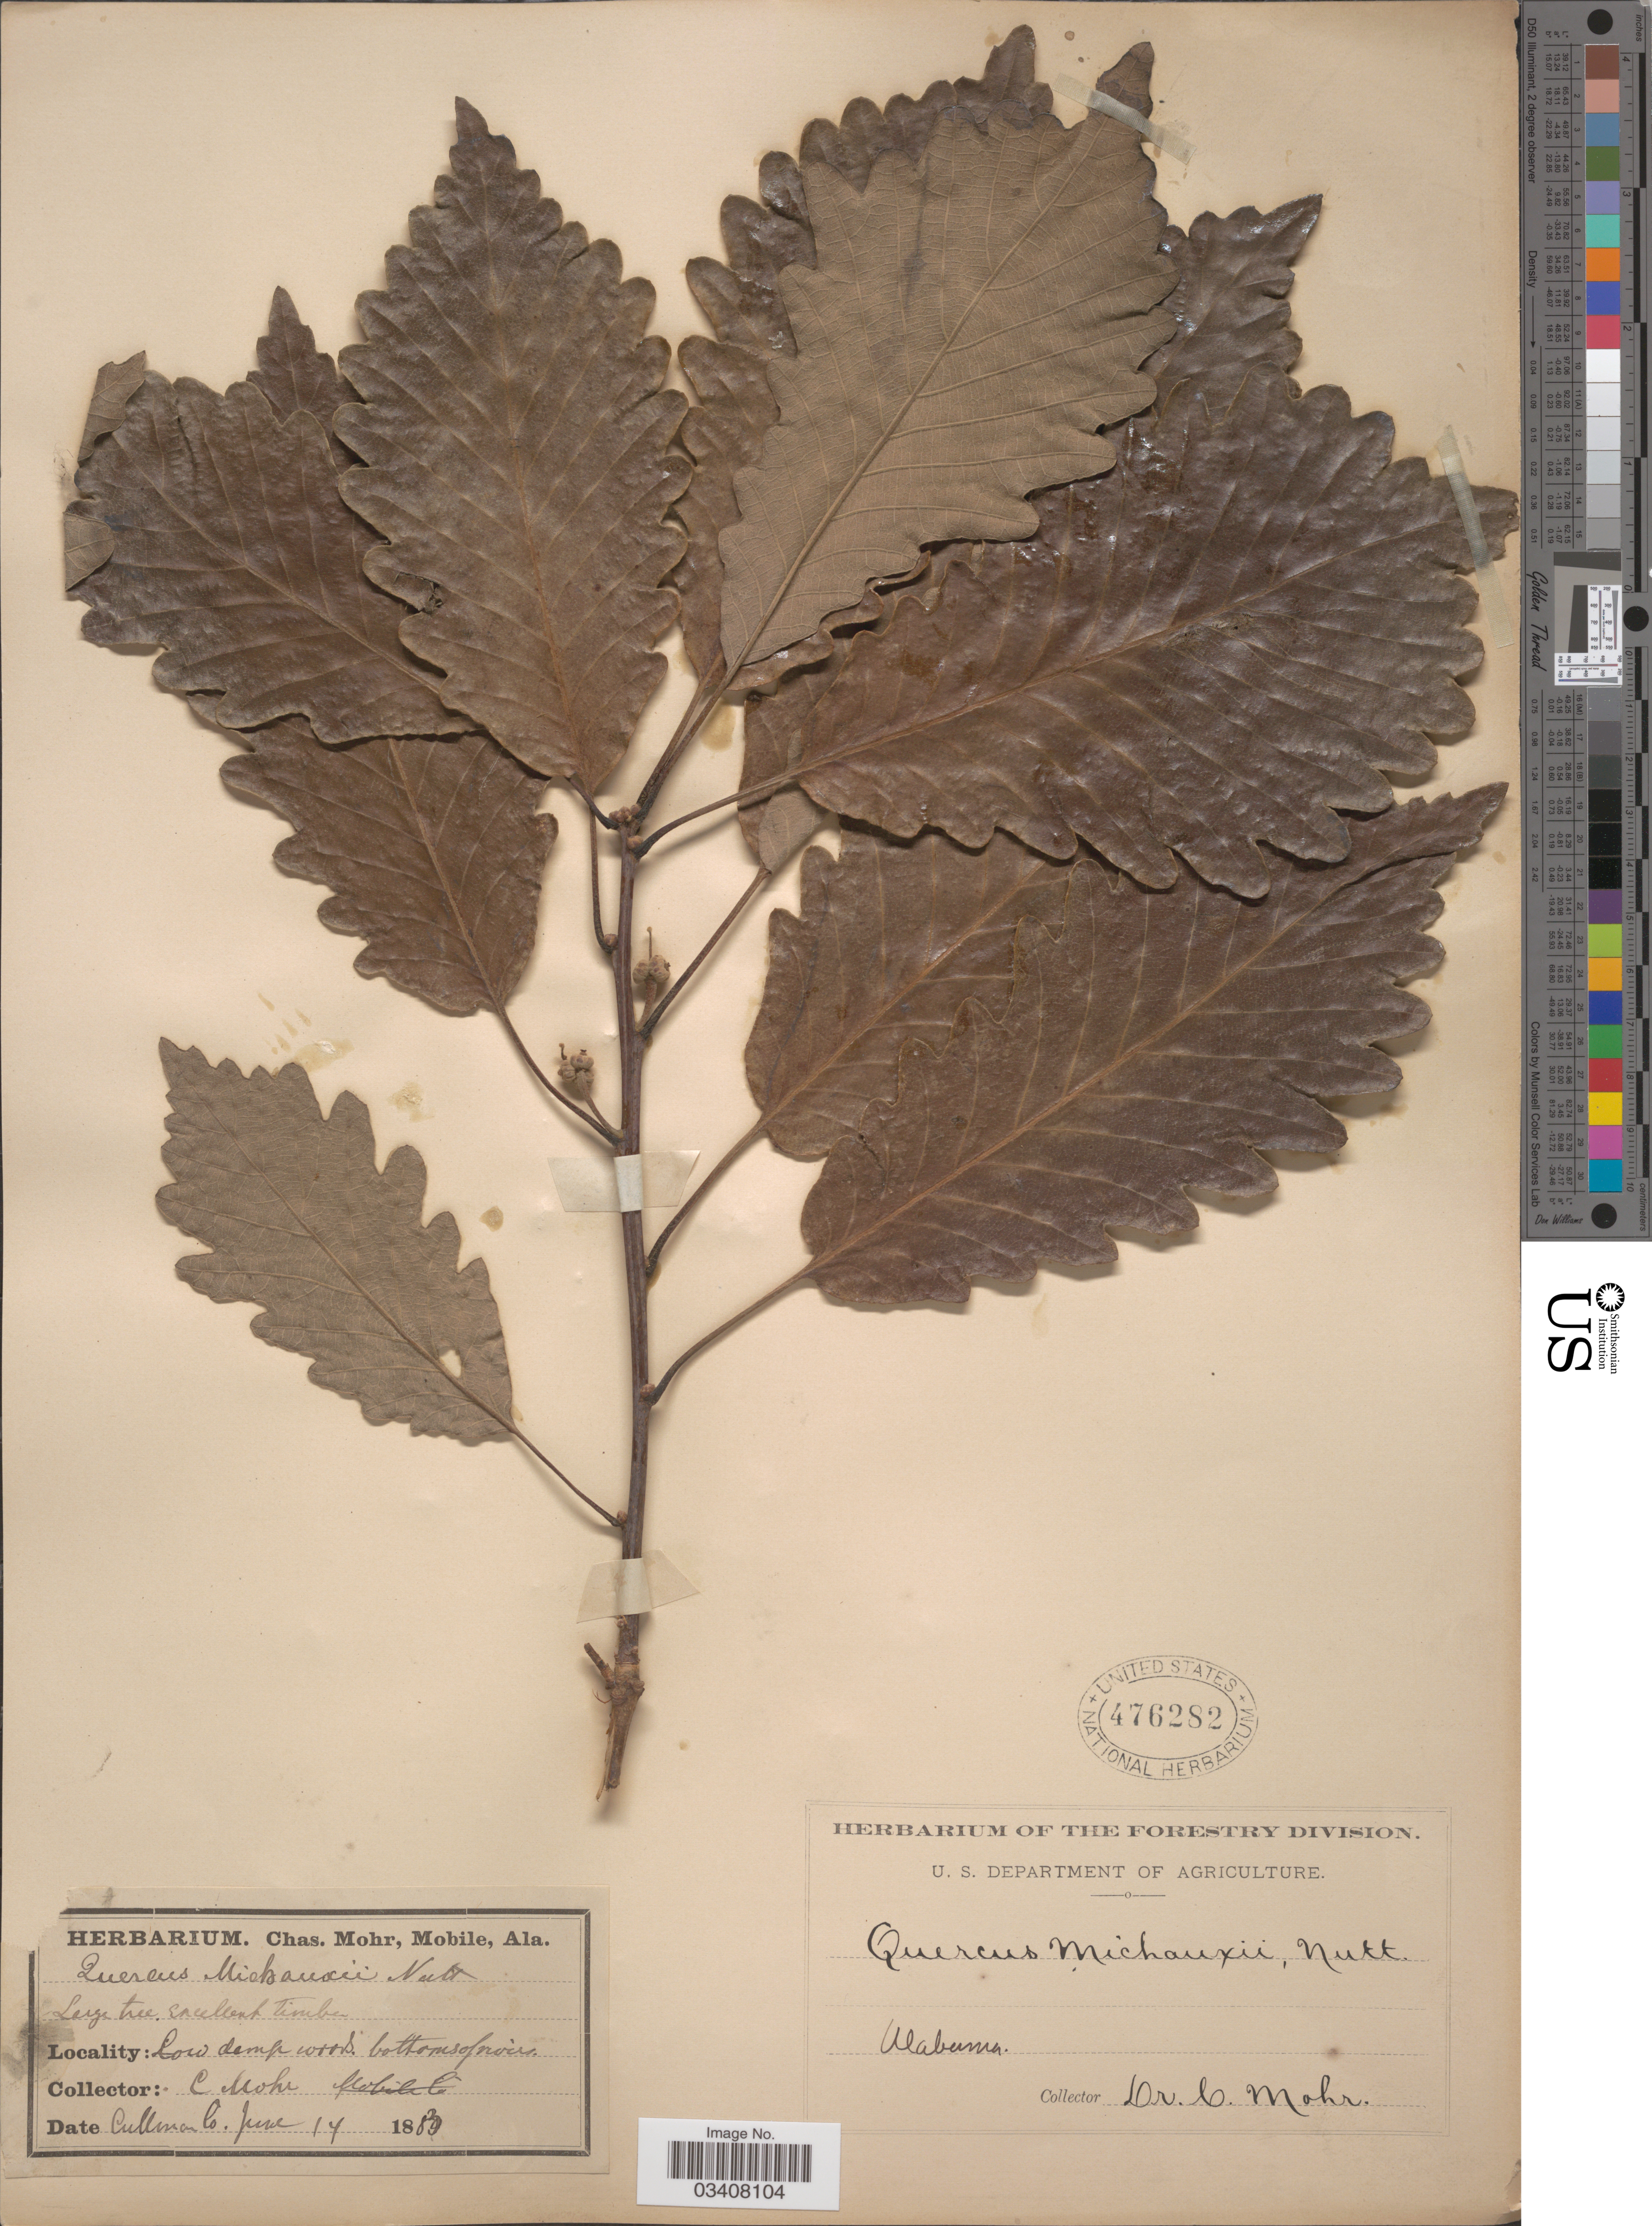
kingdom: Plantae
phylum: Tracheophyta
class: Magnoliopsida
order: Fagales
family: Fagaceae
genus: Quercus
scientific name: Quercus prinus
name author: L.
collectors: Mohr, C. T. (herbarium)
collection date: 1889-06-14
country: United States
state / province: Alabama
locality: Cullman Co.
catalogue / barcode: US 476282